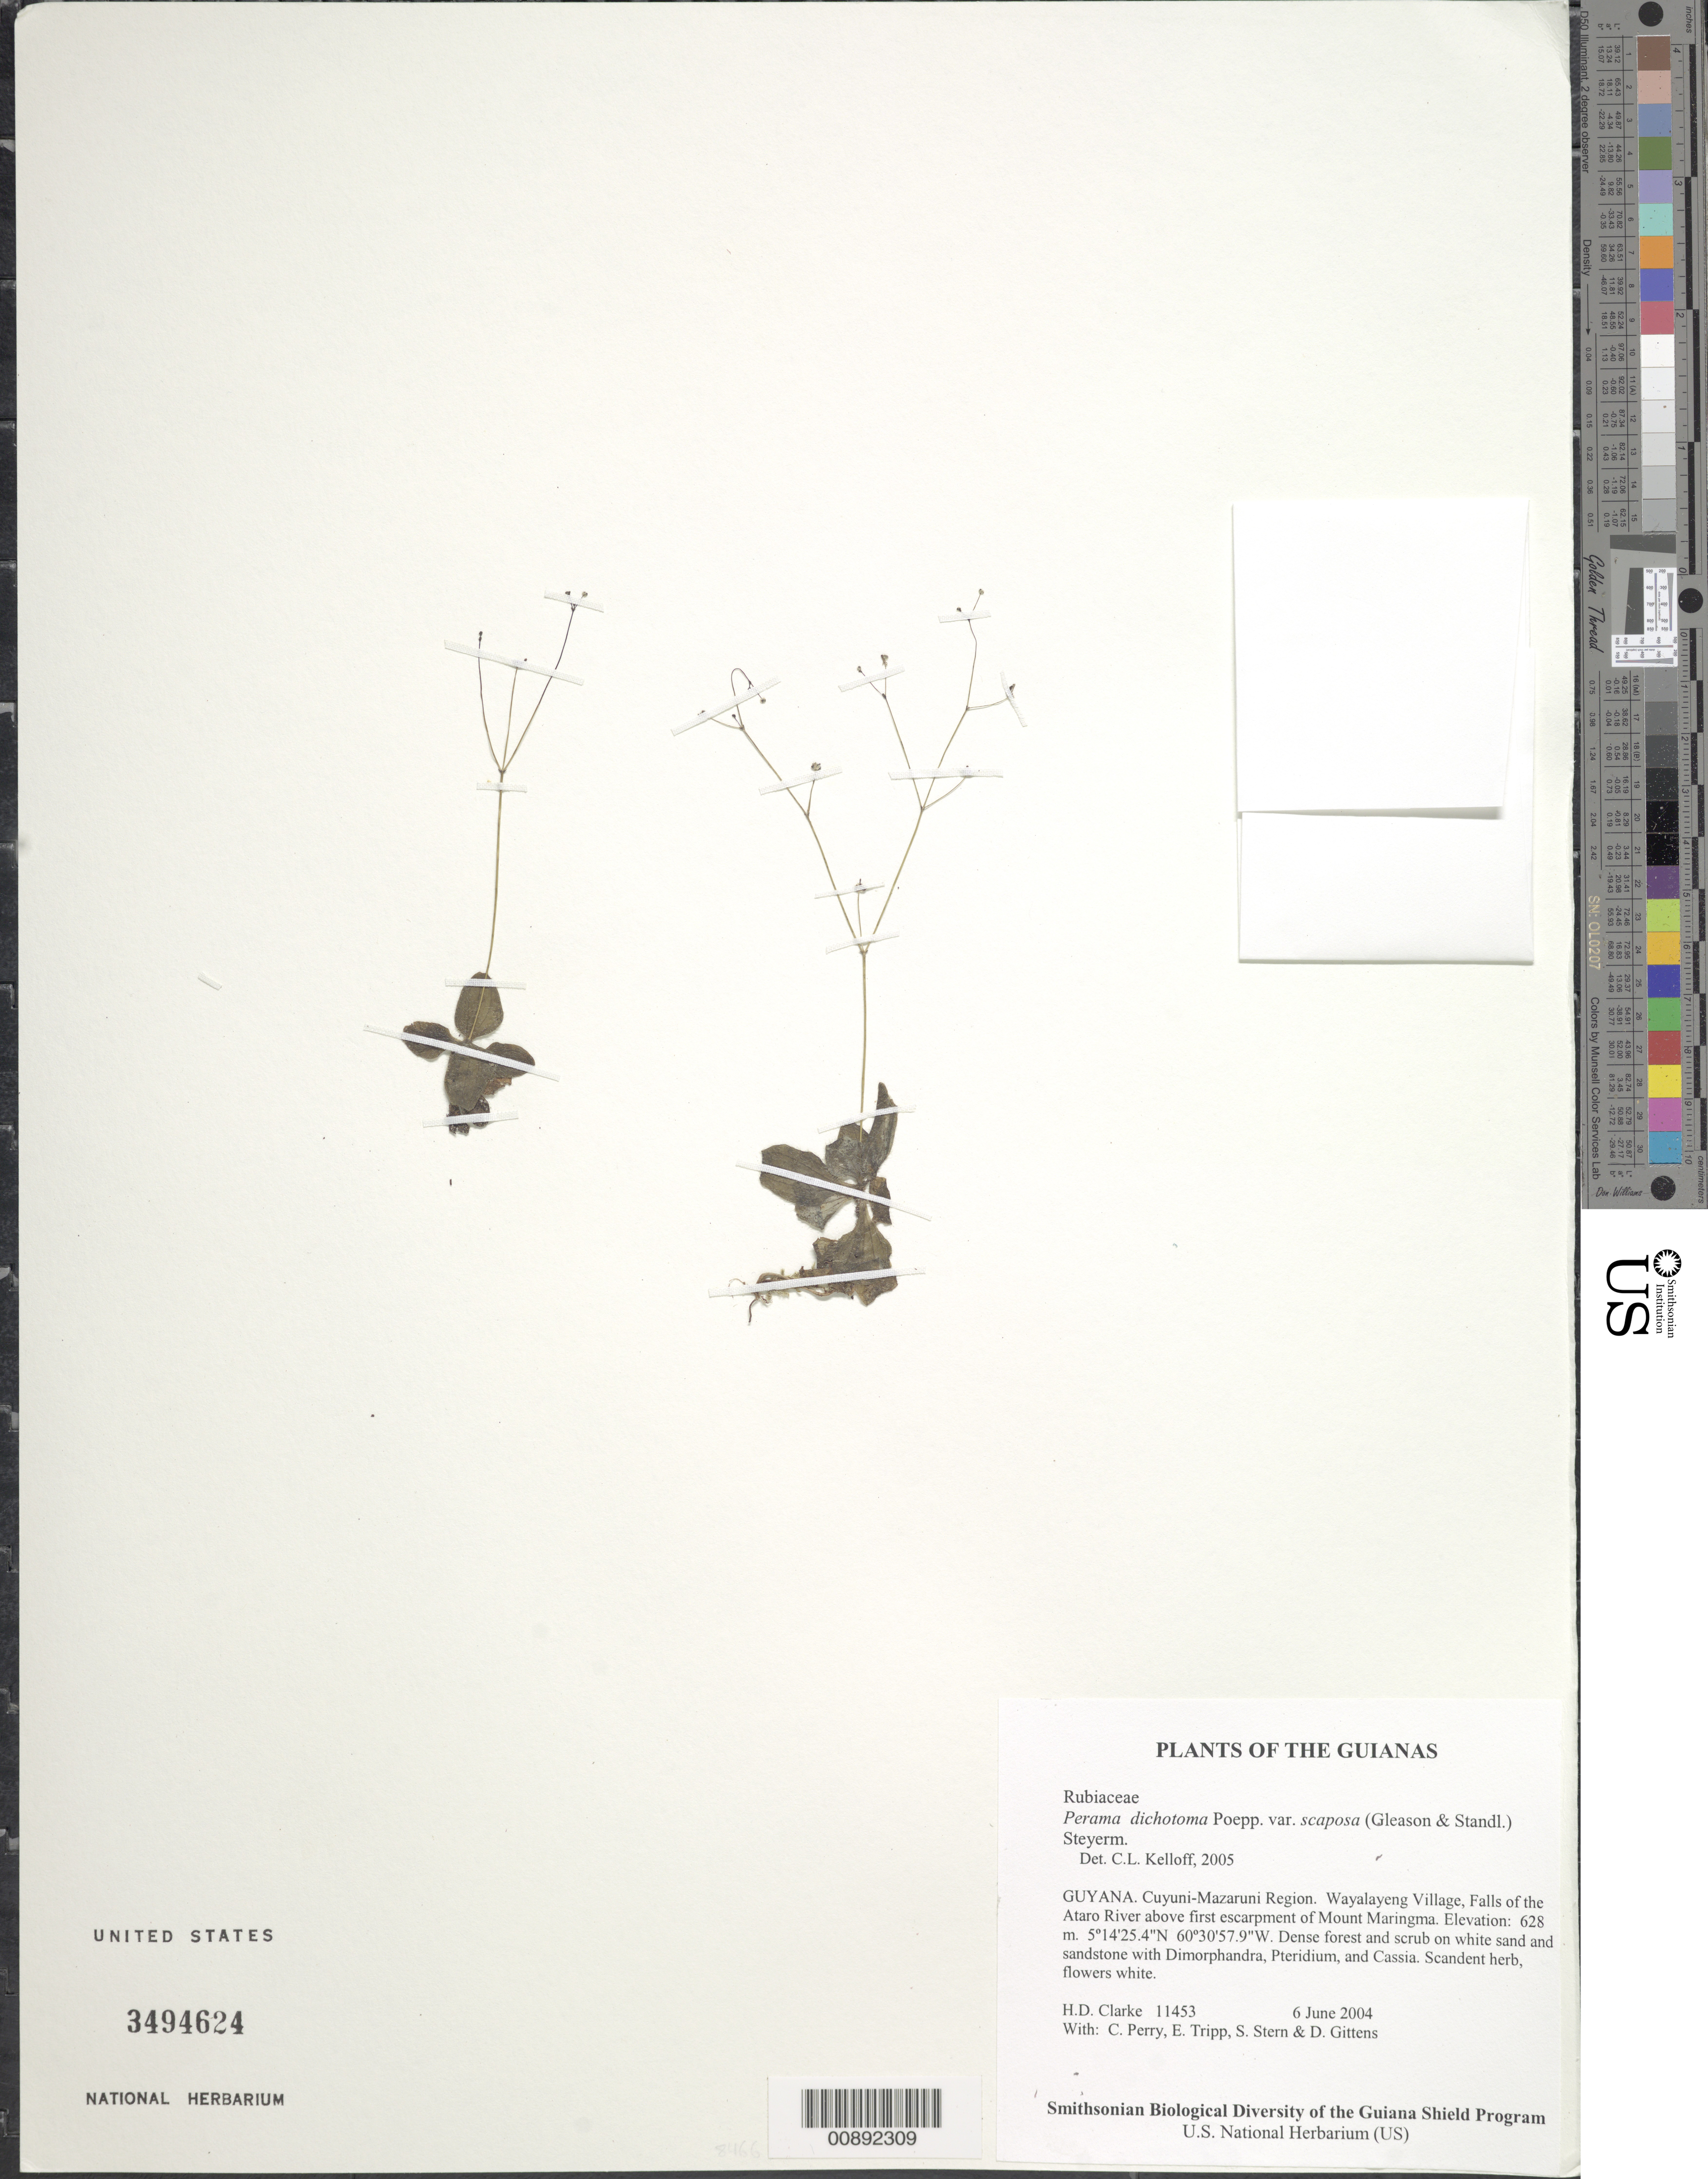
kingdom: Plantae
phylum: Tracheophyta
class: Magnoliopsida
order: Gentianales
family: Rubiaceae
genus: Perama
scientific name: Perama dichotoma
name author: Poepp.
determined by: Taylor, Charlotte M.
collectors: H. D. Clarke, C. Perry, E. Tripp, S. R. Stern & D. Gittens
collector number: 11453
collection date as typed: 6 June 2004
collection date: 2004-06-06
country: Guyana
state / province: Cuyuni-Mazaruni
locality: Wayalayeng Village, Falls of the Ataro River above first escarpment of Mount Maringma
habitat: Dense forest and scrub on white sand and sandstone with Dimorphandra, Pteridium, and Cassia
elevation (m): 628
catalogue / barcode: US 3494624